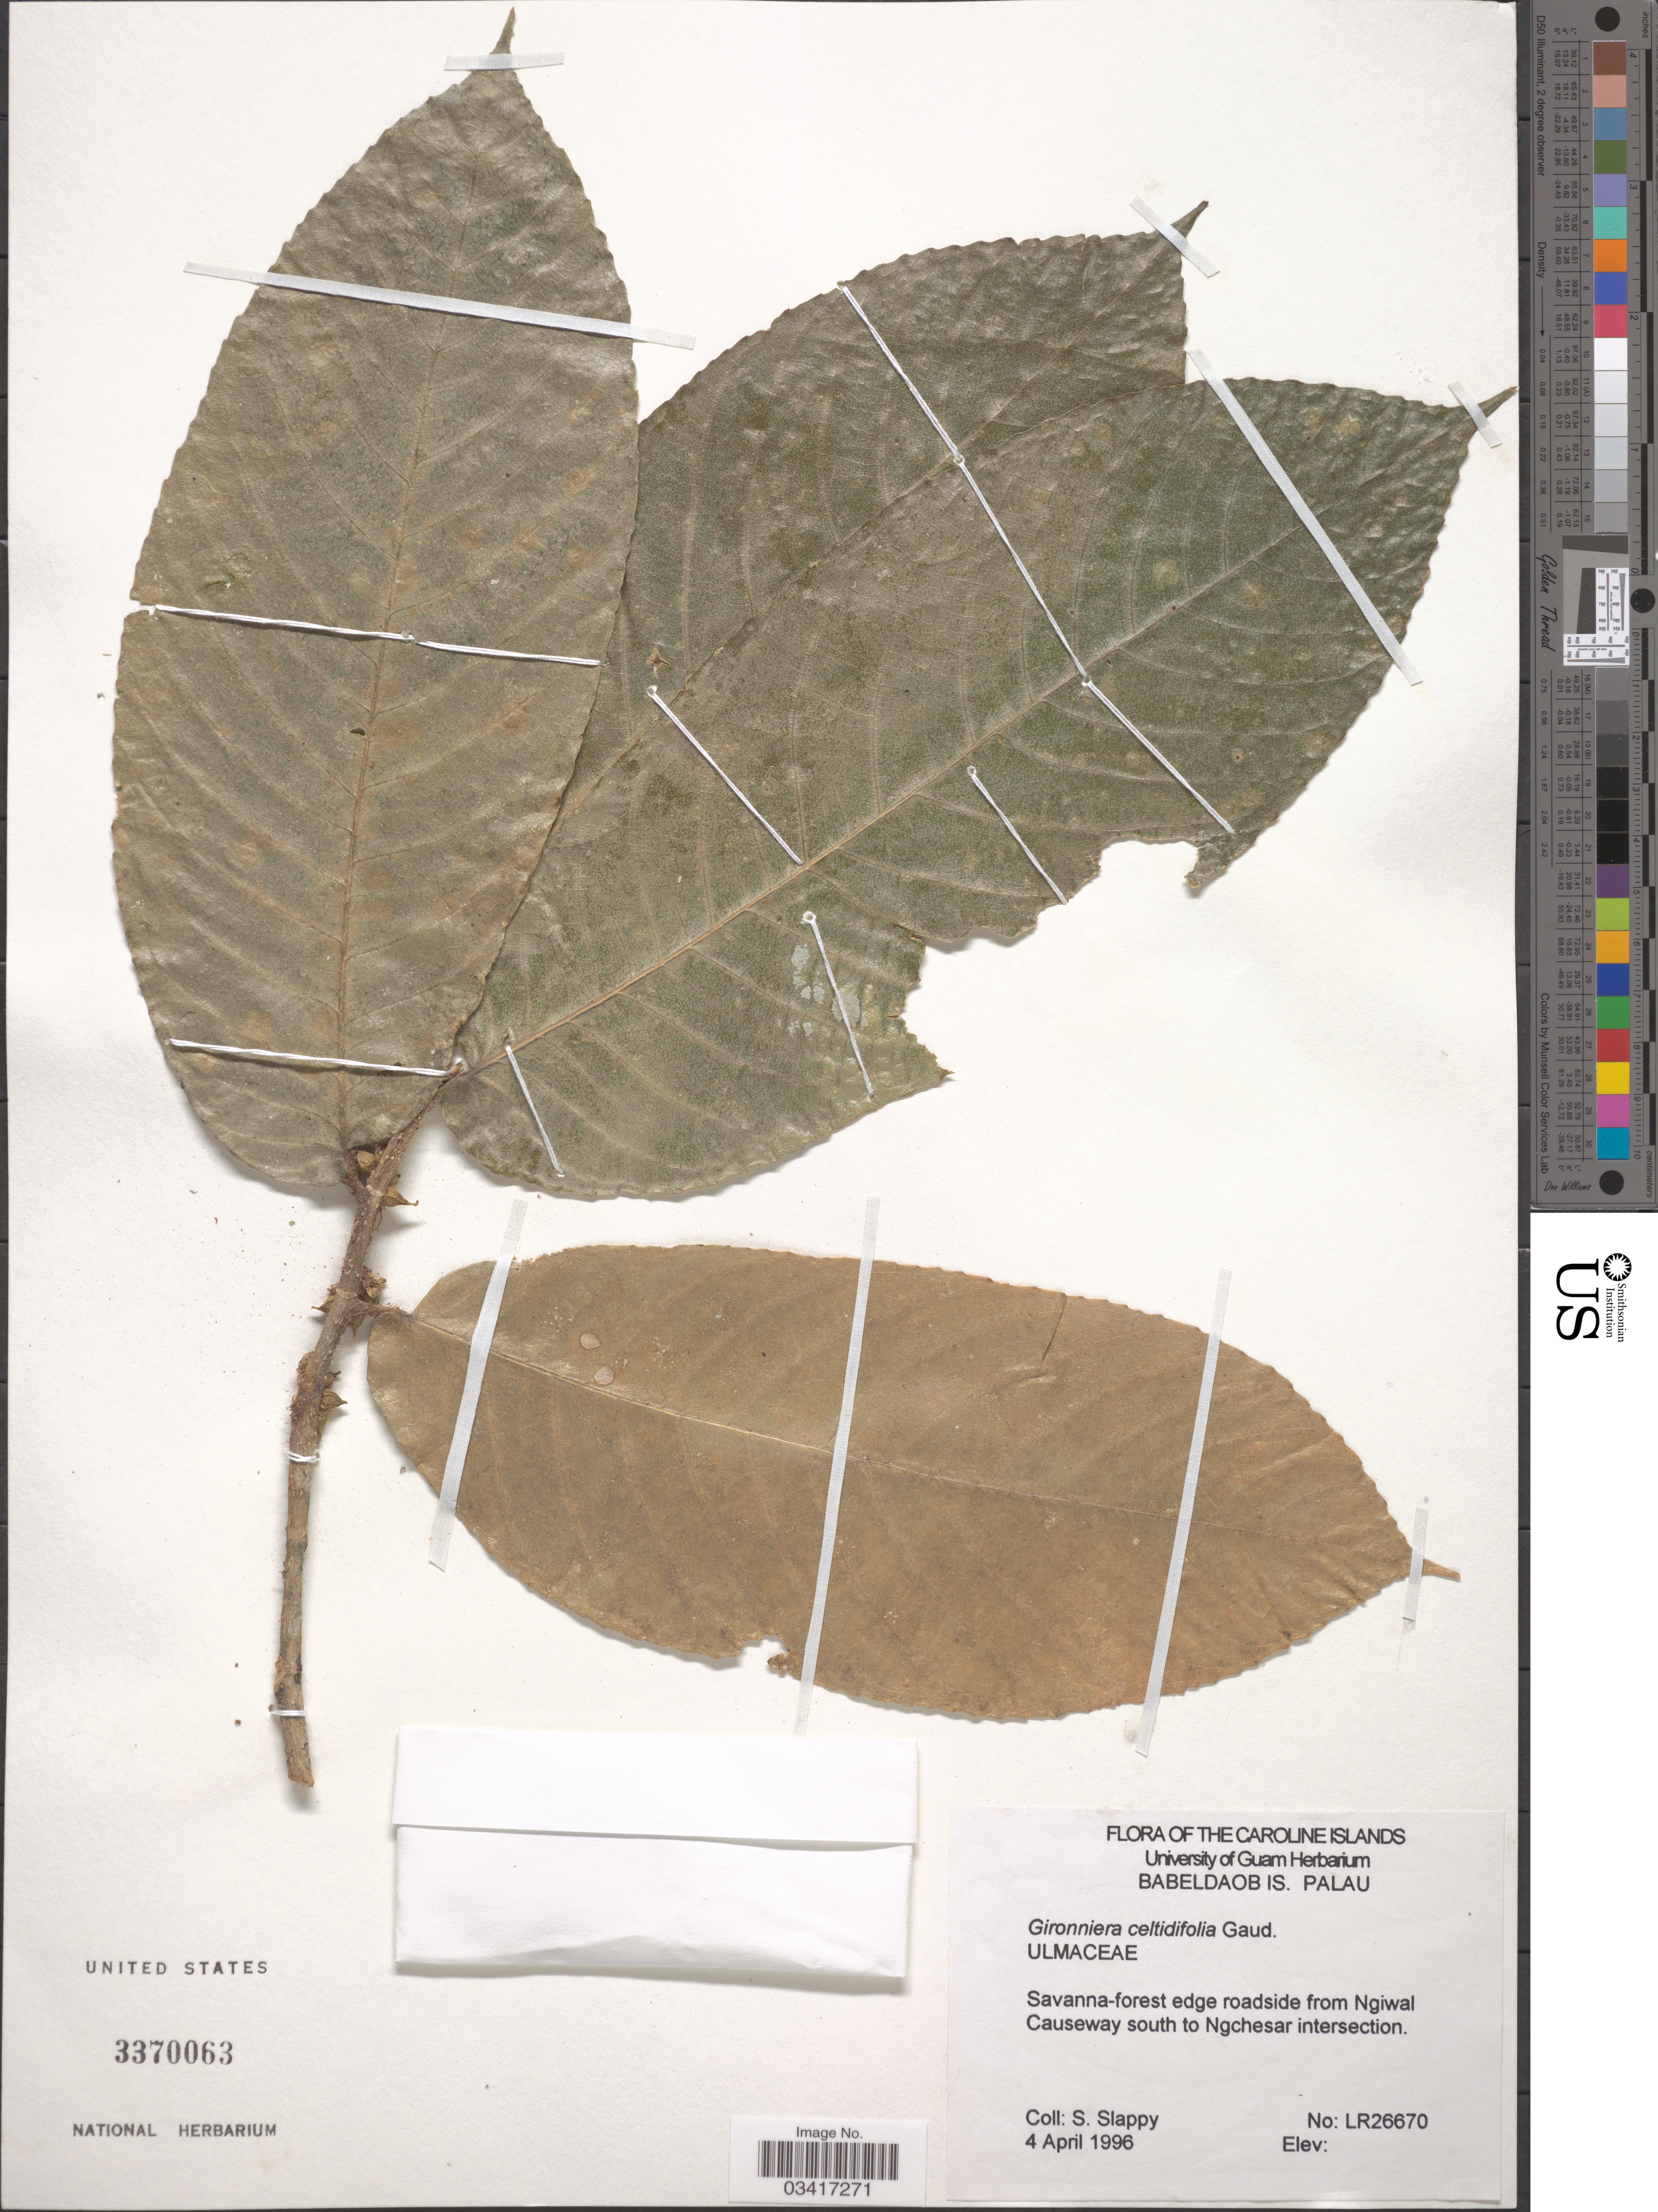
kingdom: Plantae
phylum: Tracheophyta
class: Magnoliopsida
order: Rosales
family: Cannabaceae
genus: Gironniera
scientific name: Gironniera celtidifolia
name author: Gaudich.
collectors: S. Slappy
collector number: LR26670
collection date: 1996-04-04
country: Palau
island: Babeldaob [Babelthuap]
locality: The Caroline Islands, Babeldaob Is. Palau. Savanna-forest edge roadside from Ngiwal Causeway south to Ngchesar intersection.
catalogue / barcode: US 3370063